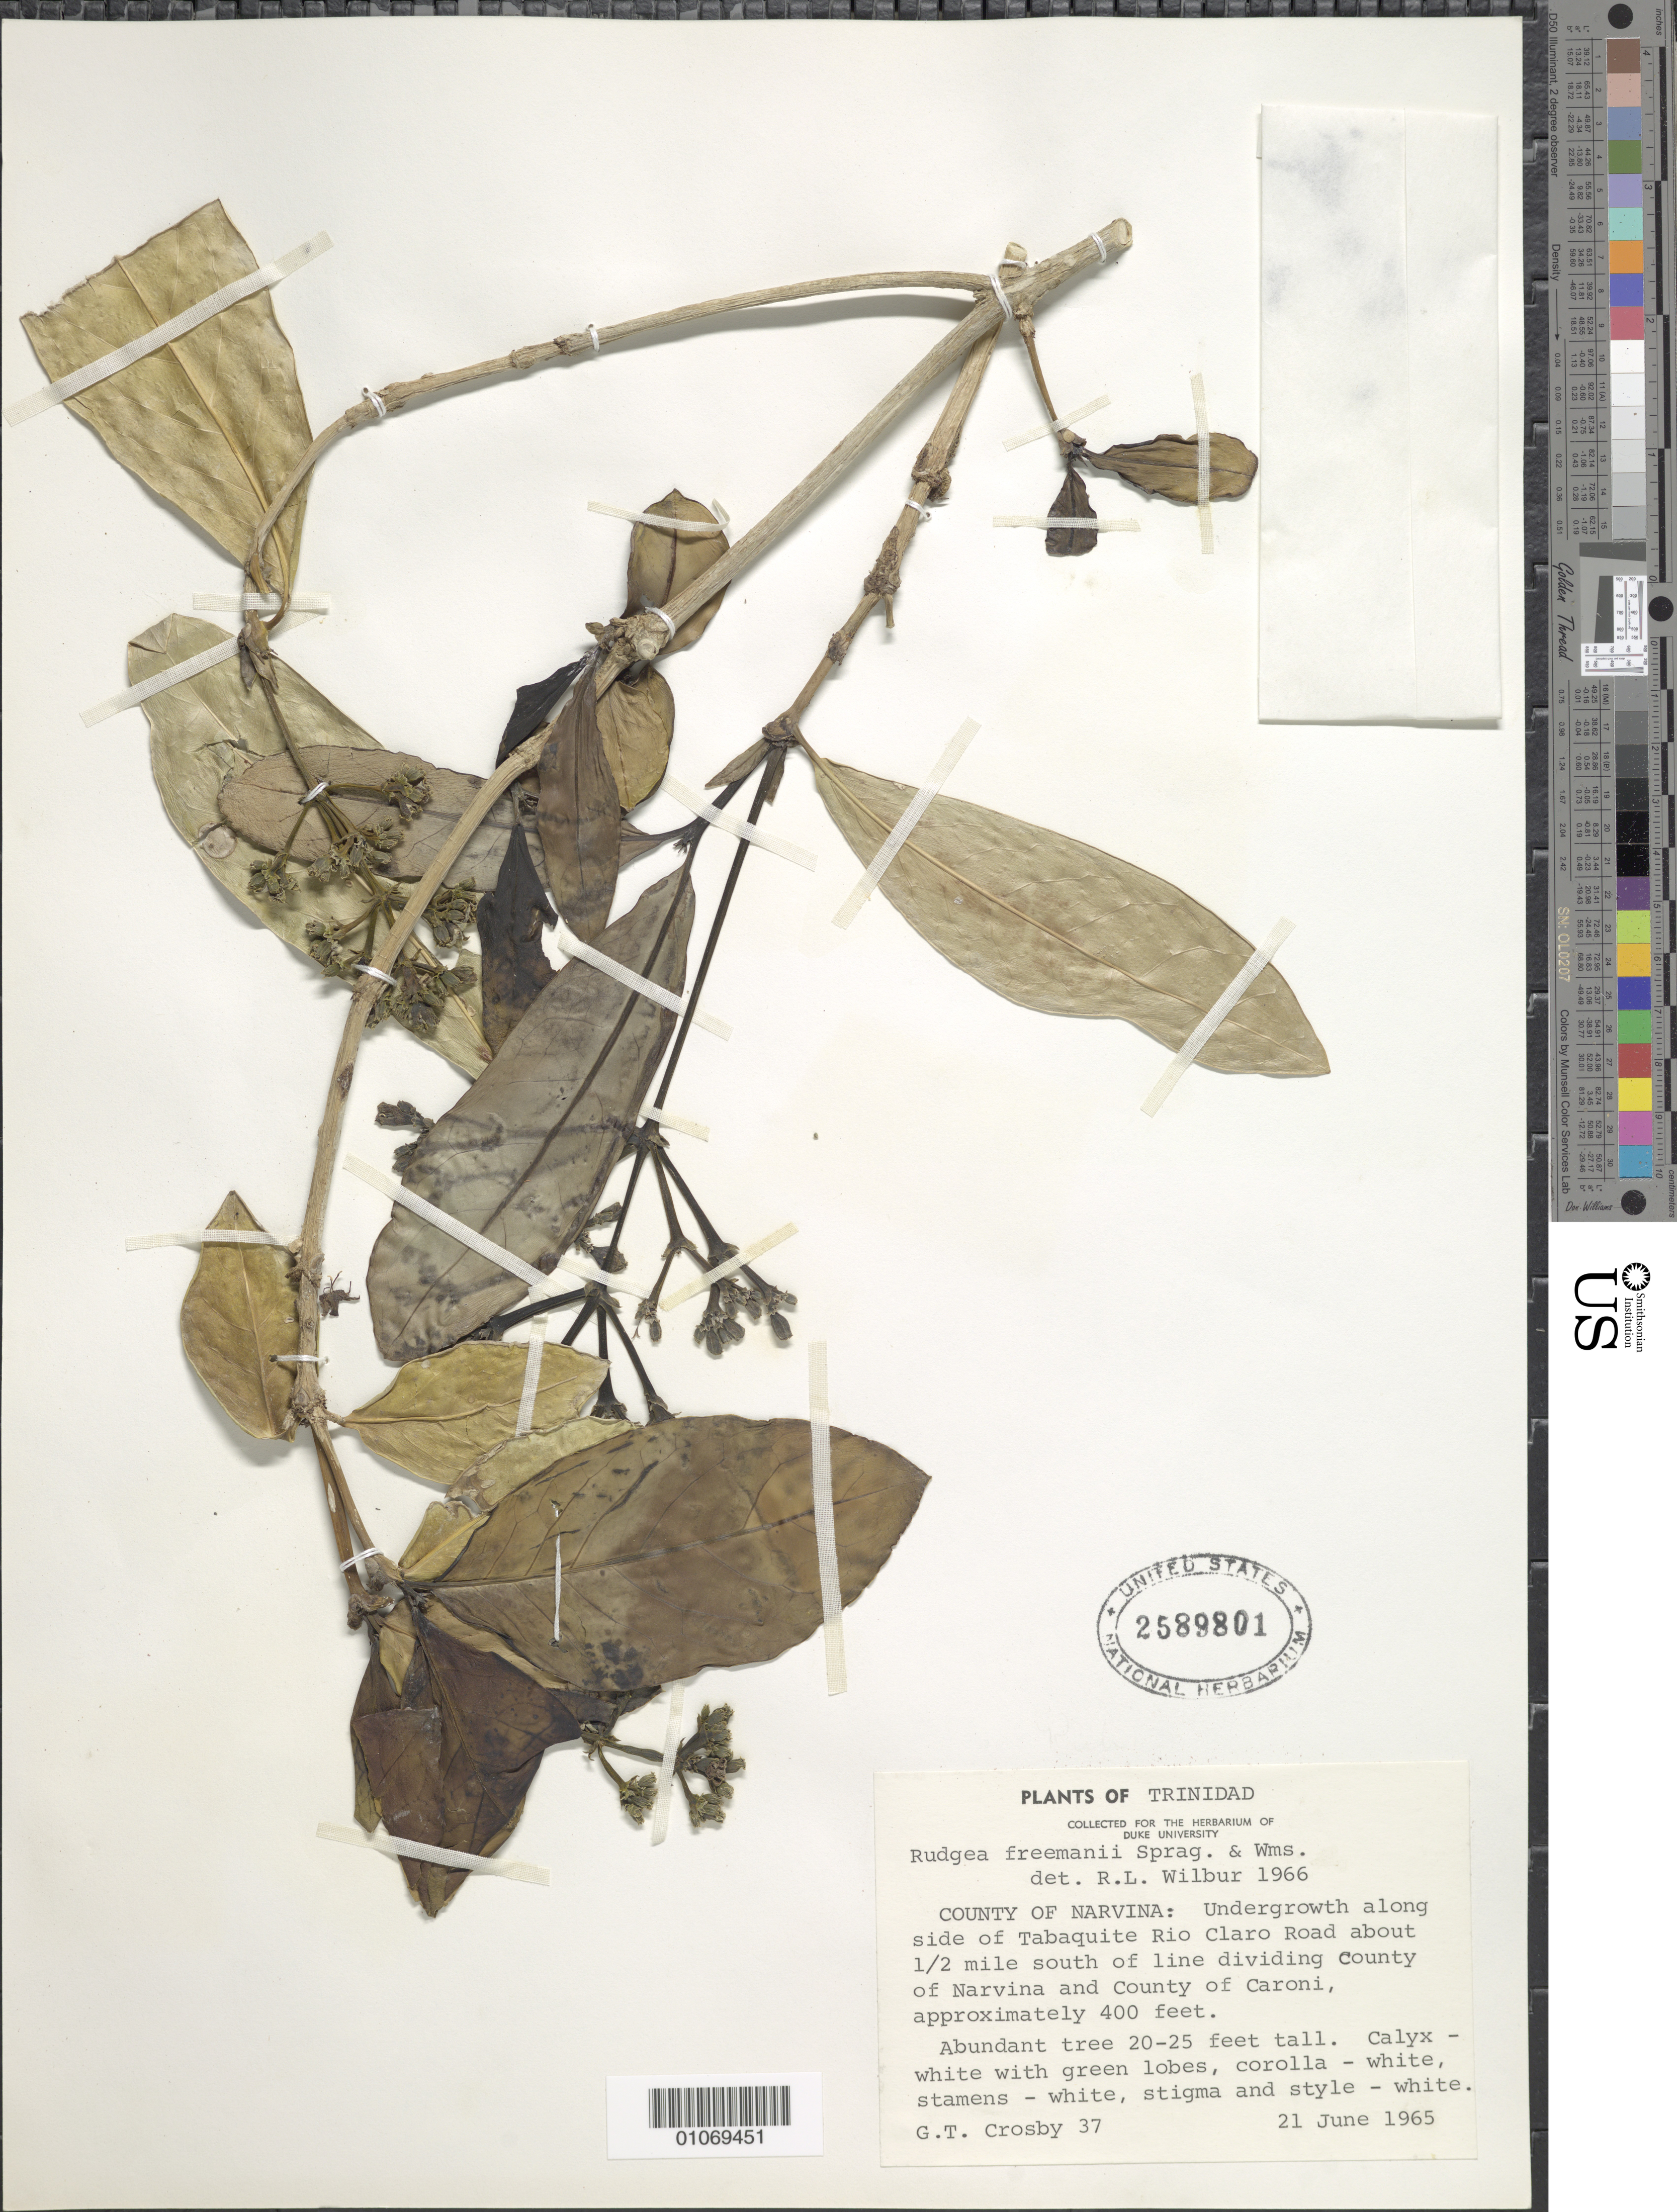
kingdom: Plantae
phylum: Tracheophyta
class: Magnoliopsida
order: Gentianales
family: Rubiaceae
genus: Rudgea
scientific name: Rudgea freemani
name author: Sprague & R.O. Williams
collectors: G. T. Crosby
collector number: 37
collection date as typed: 21 Jun 1965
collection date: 1965-06-21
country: Trinidad and Tobago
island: Trinidad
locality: County of Narvina: Undergrowth along side of Tabaquite Rio Claro Road about 1/2 miles south of line dividing county of Narvina and county of Caroni.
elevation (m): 122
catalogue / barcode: US 2589801